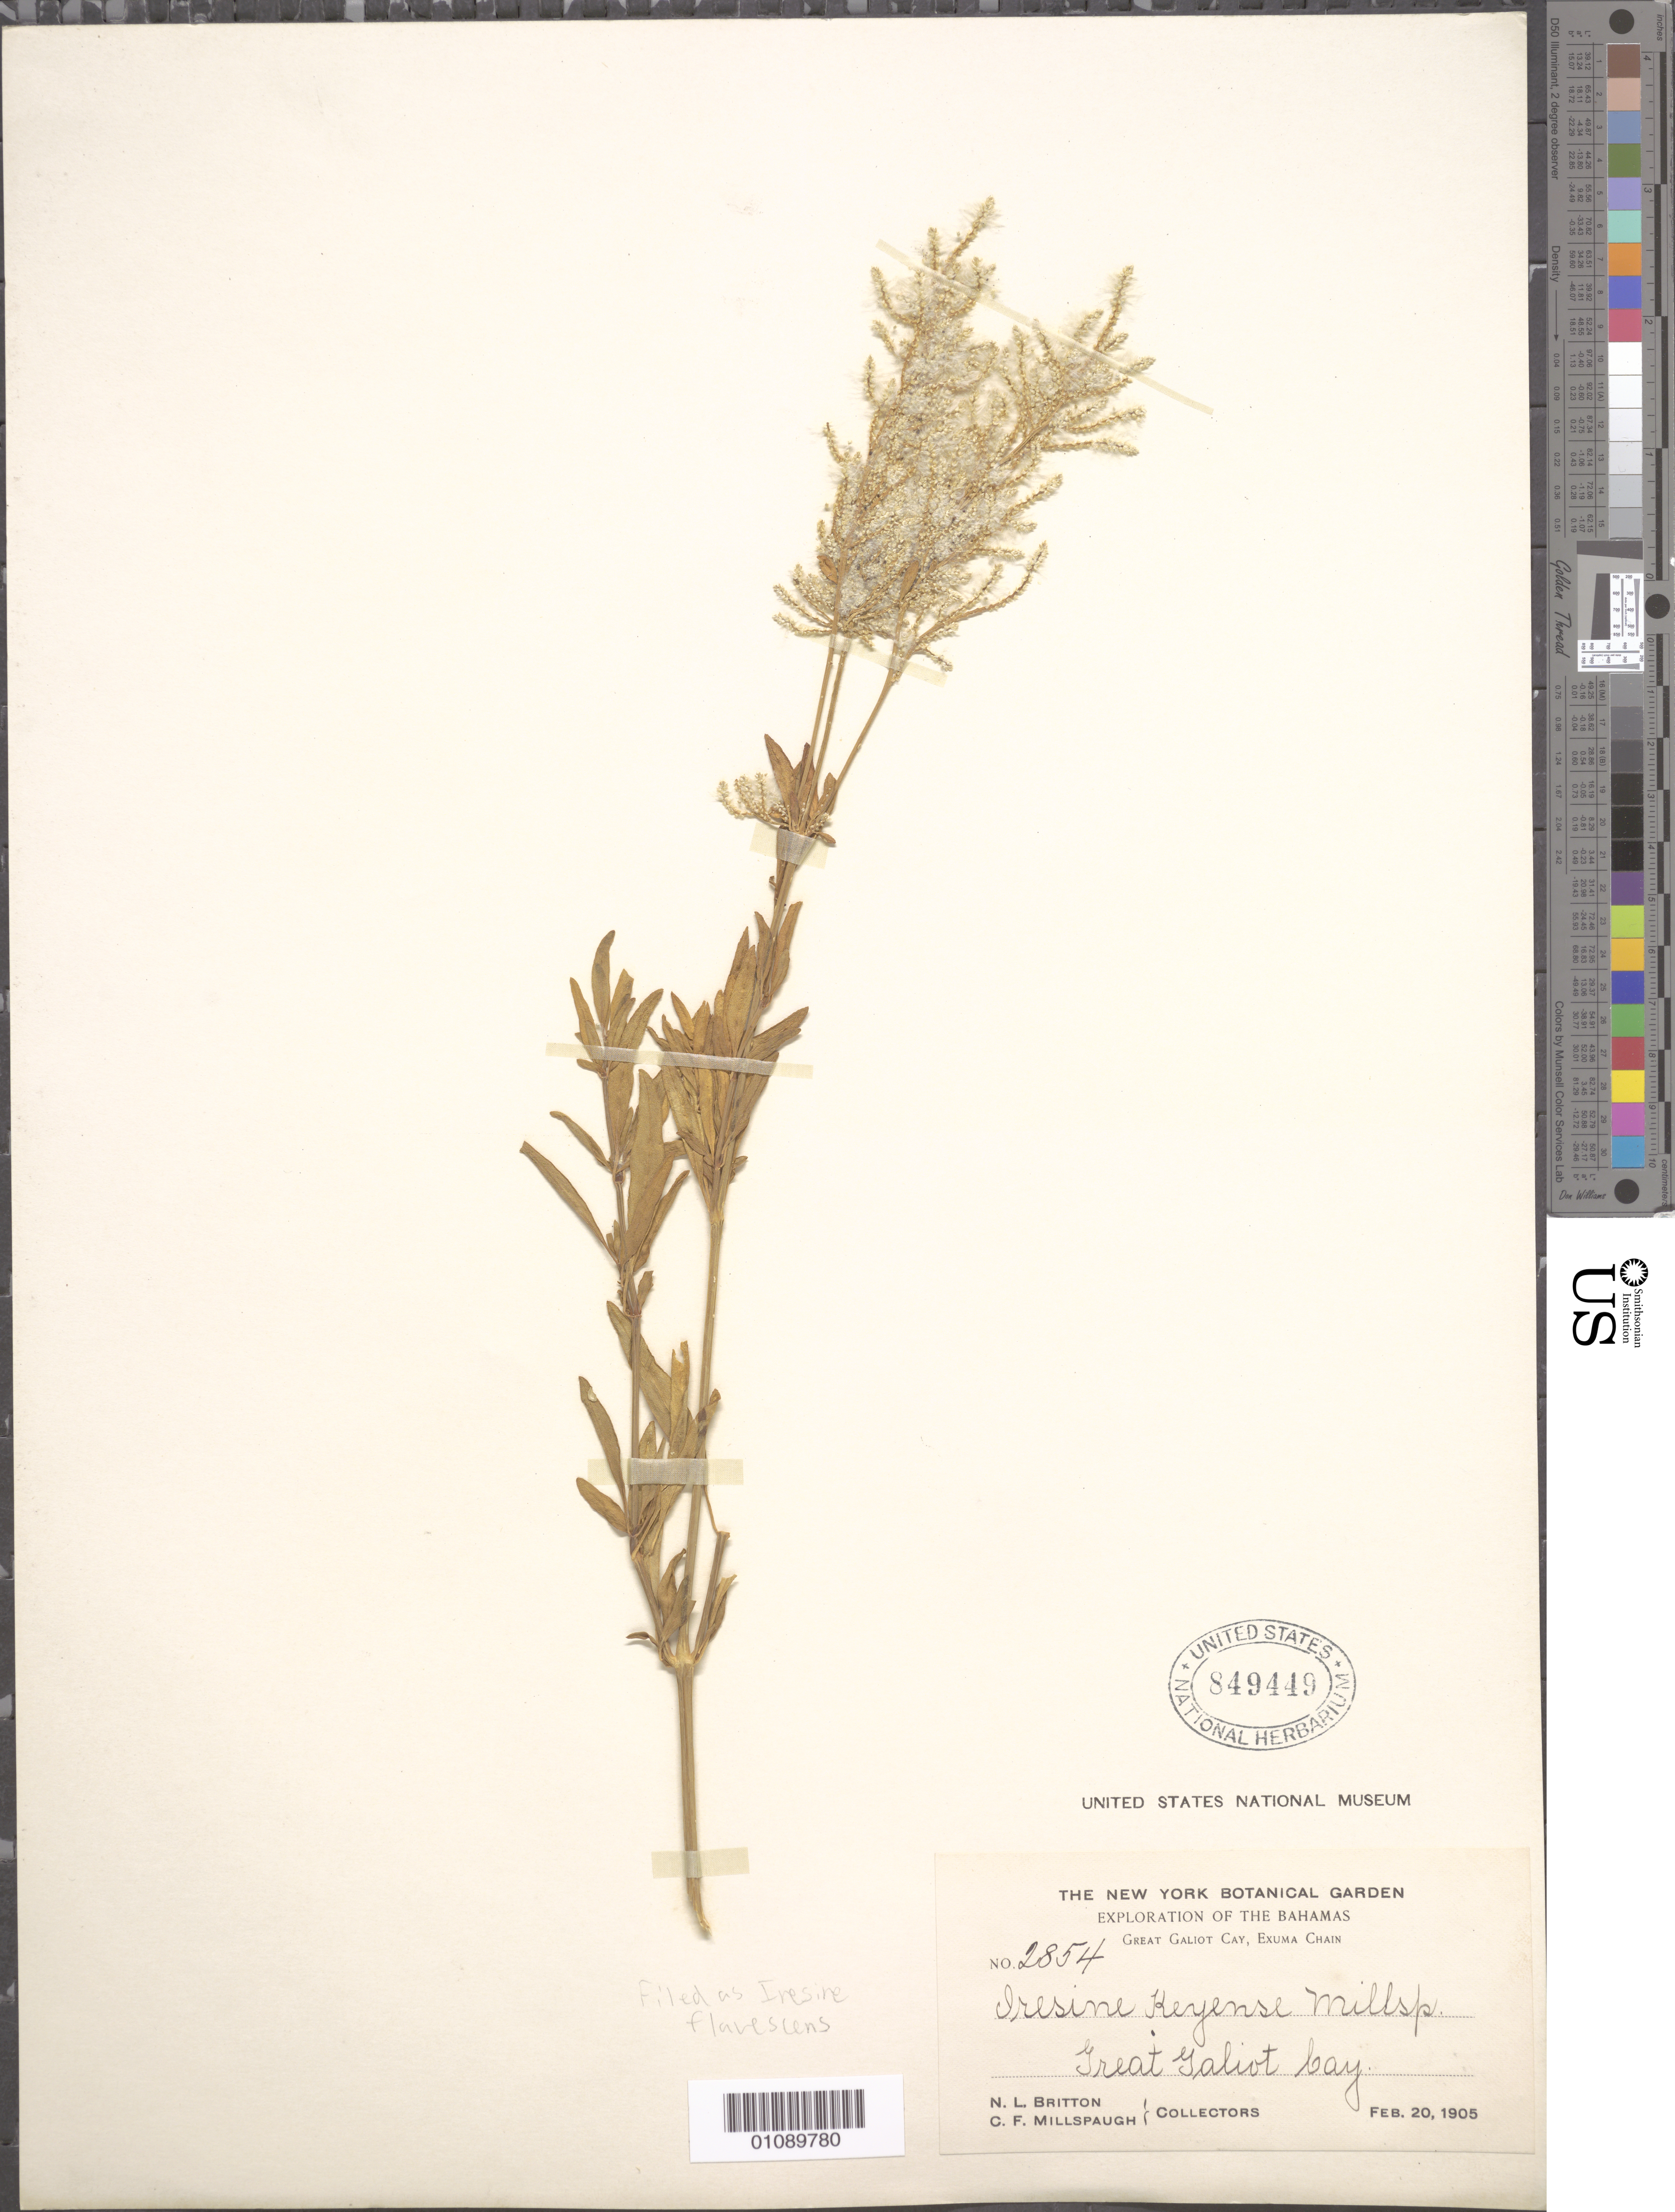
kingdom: Plantae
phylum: Tracheophyta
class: Magnoliopsida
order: Caryophyllales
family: Amaranthaceae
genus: Iresine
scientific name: Iresine flavescens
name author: Humb. & Bonpl. ex Willd.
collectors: N. Britton & C. F. Millspaugh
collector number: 2854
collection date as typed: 20 Feb 1905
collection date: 1905-02-20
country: Bahamas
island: Exuma Chain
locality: Great Galiot Cay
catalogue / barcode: US 849449